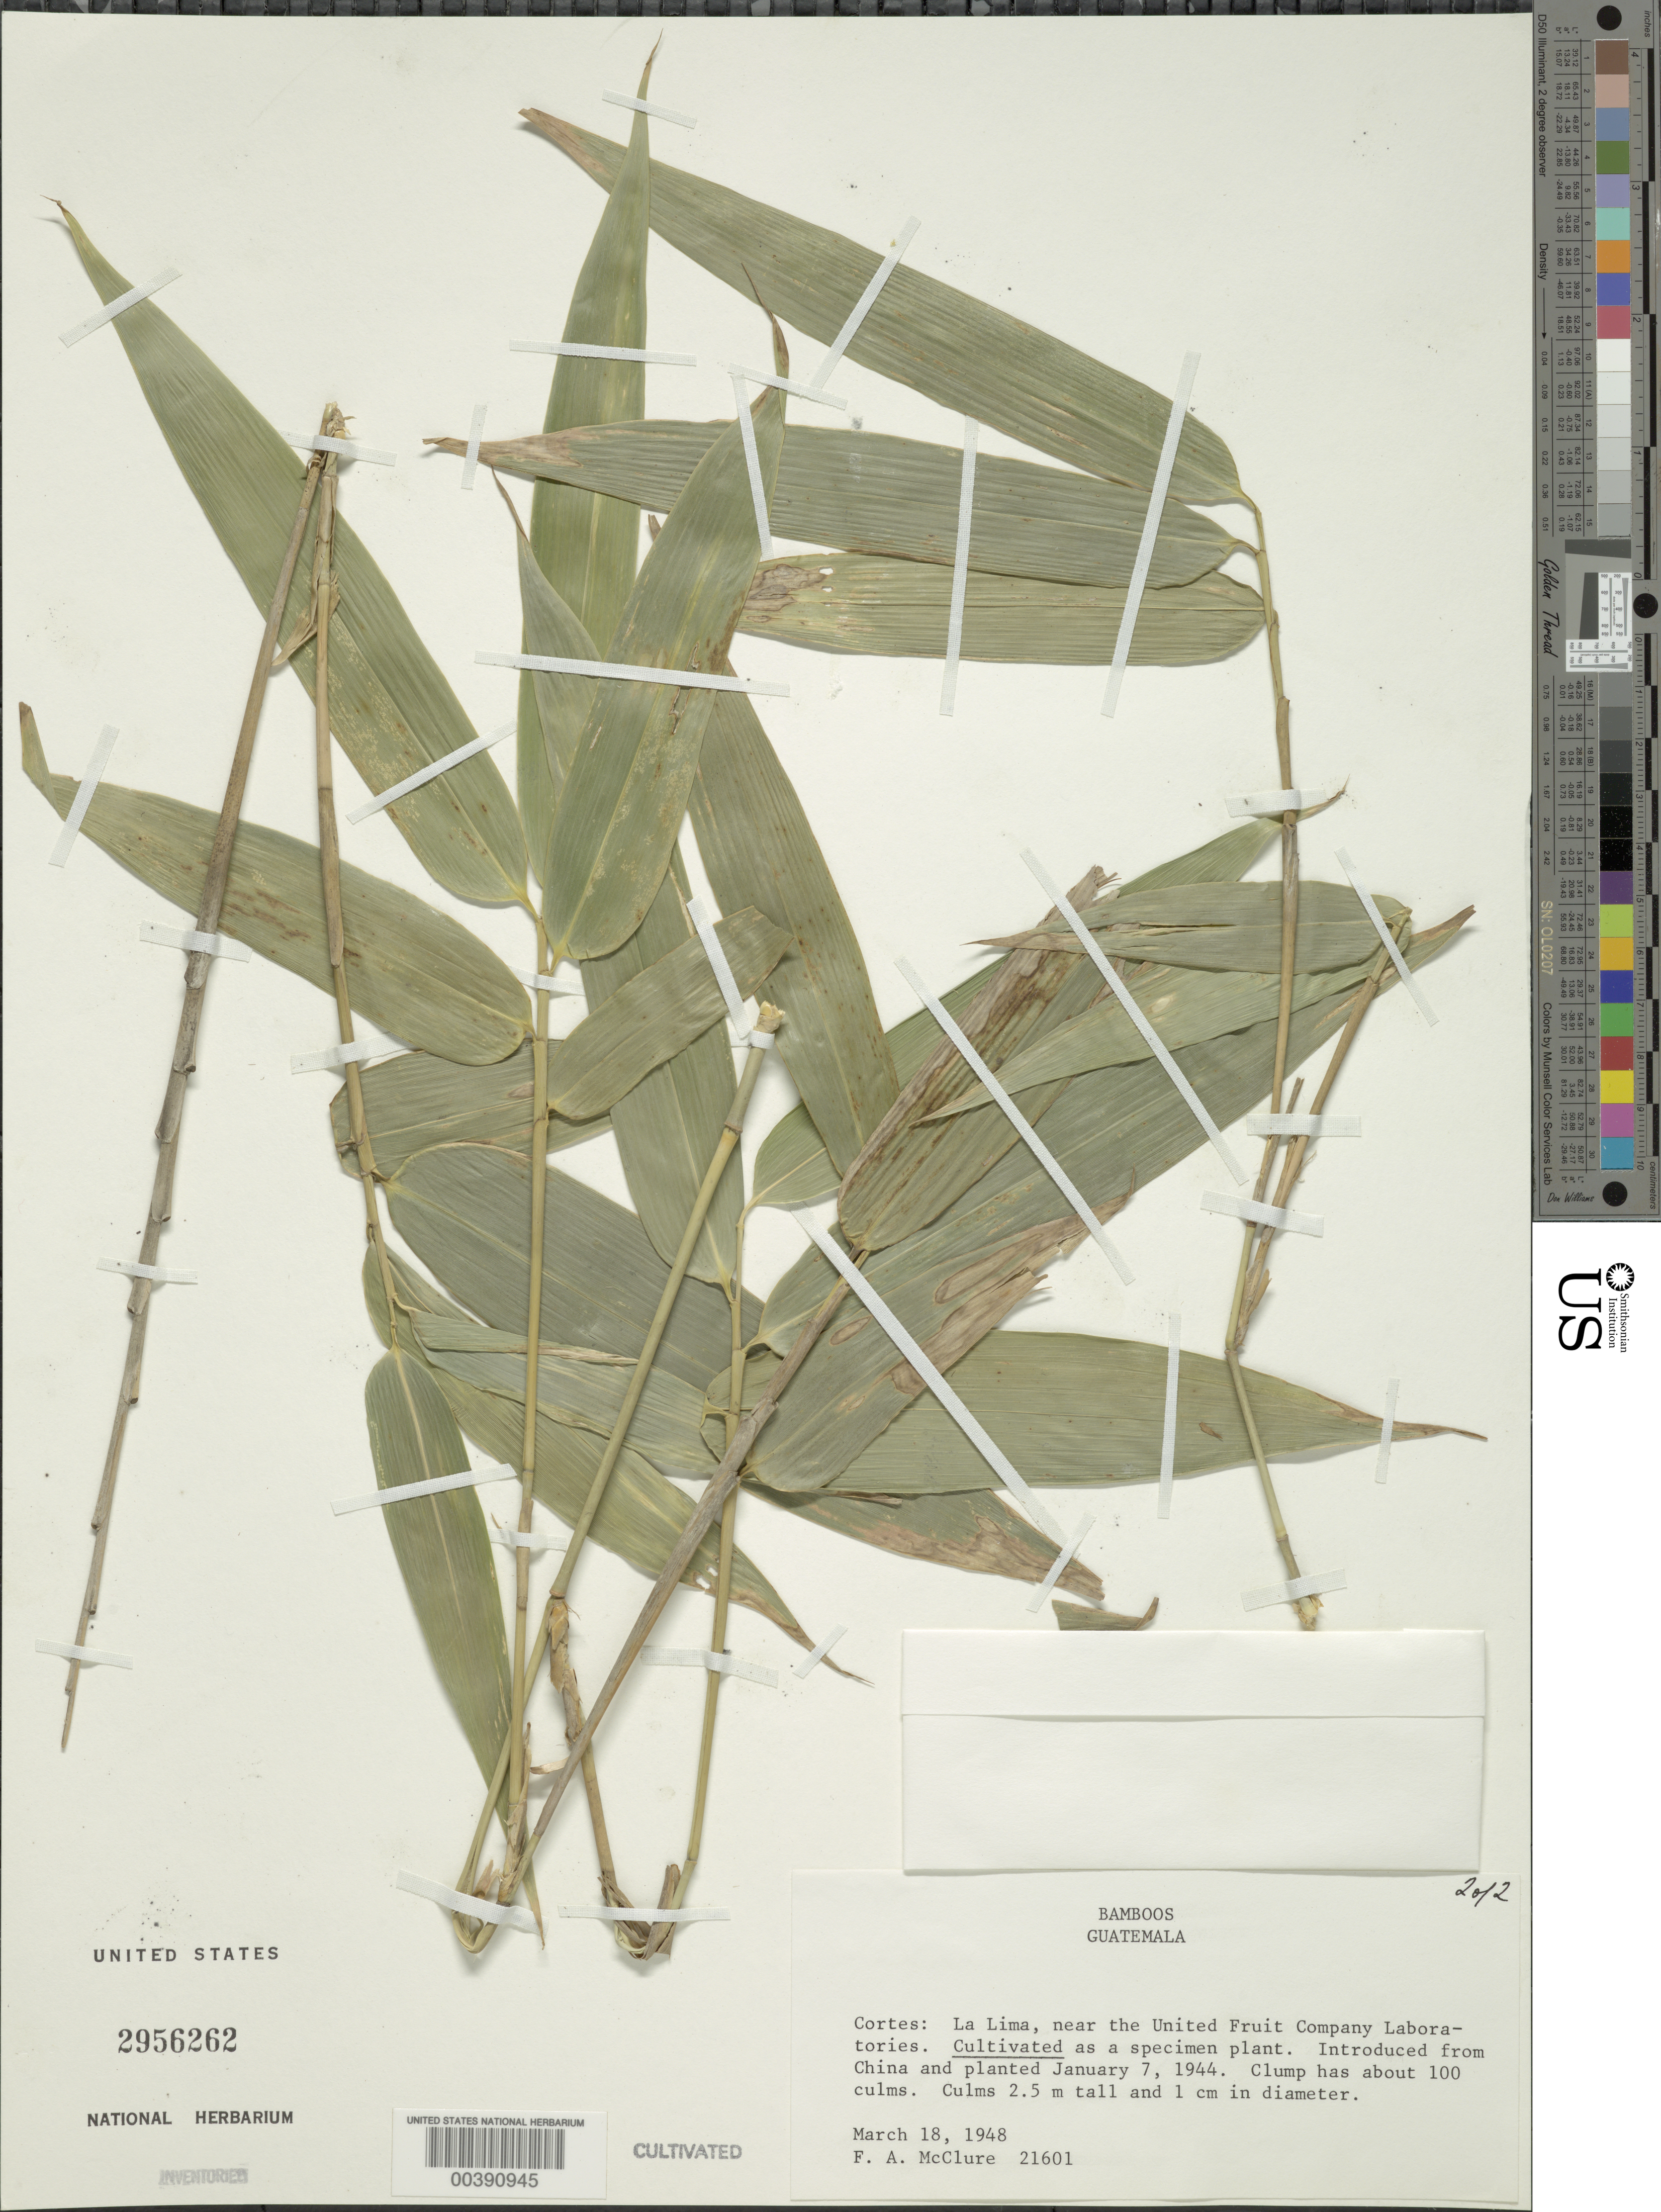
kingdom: Plantae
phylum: Tracheophyta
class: Liliopsida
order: Poales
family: Poaceae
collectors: F. A. McClure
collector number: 21601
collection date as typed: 18 Mar 1948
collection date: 1948-03-18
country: Guatemala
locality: La lima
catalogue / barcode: US 2956262